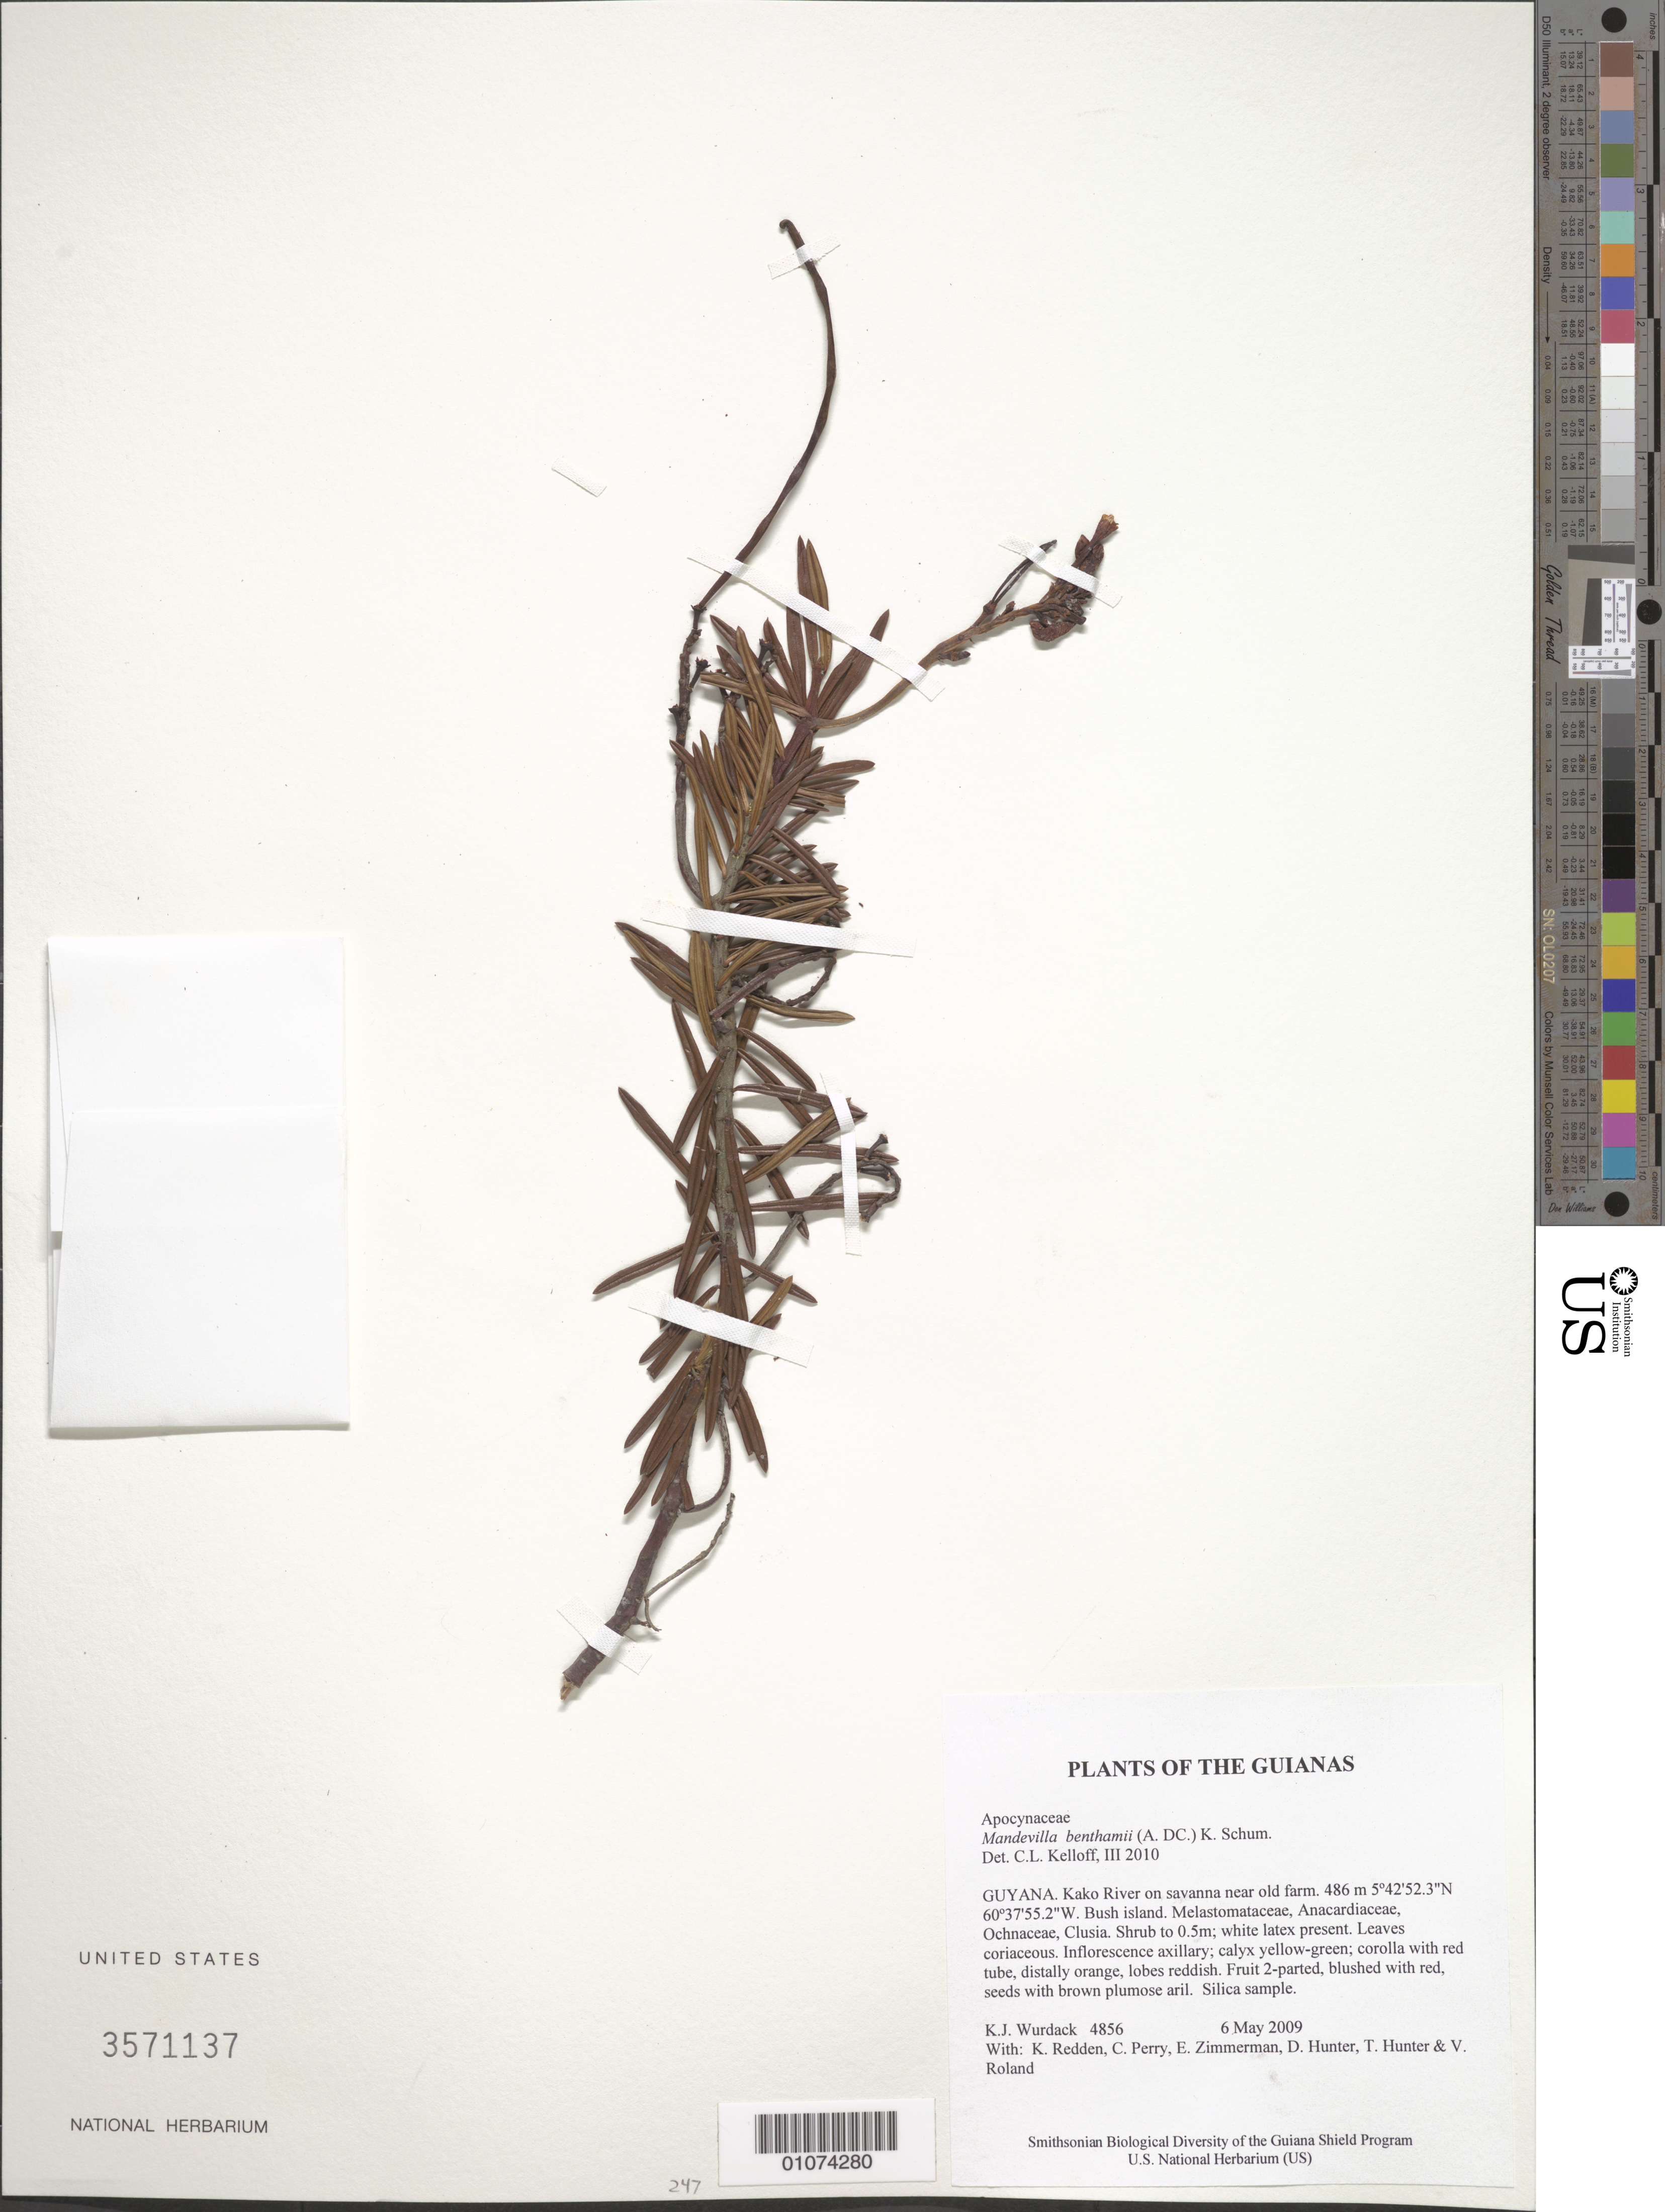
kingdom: Plantae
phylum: Tracheophyta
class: Magnoliopsida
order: Gentianales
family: Apocynaceae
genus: Mandevilla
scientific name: Mandevilla benthamii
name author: (A. DC.) K. Schum.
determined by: Kelloff, Carol L., (US), Smithsonian Institution - National Museum of Natural History (UNITED STATES)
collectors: K. Wurdack, K. M. Redden, C. Perry, E. Zimmerman, D. Hunter, T. Hunter & V. Roland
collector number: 4856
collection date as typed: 6 May 2009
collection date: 2009-05-06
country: Guyana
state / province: Cuyuni-Mazaruni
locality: Kako River on savanna near old farm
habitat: Bush island. Melastomataceae, Anacardiaceae, Ochnaceae, Clusia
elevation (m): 486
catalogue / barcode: US 3571137